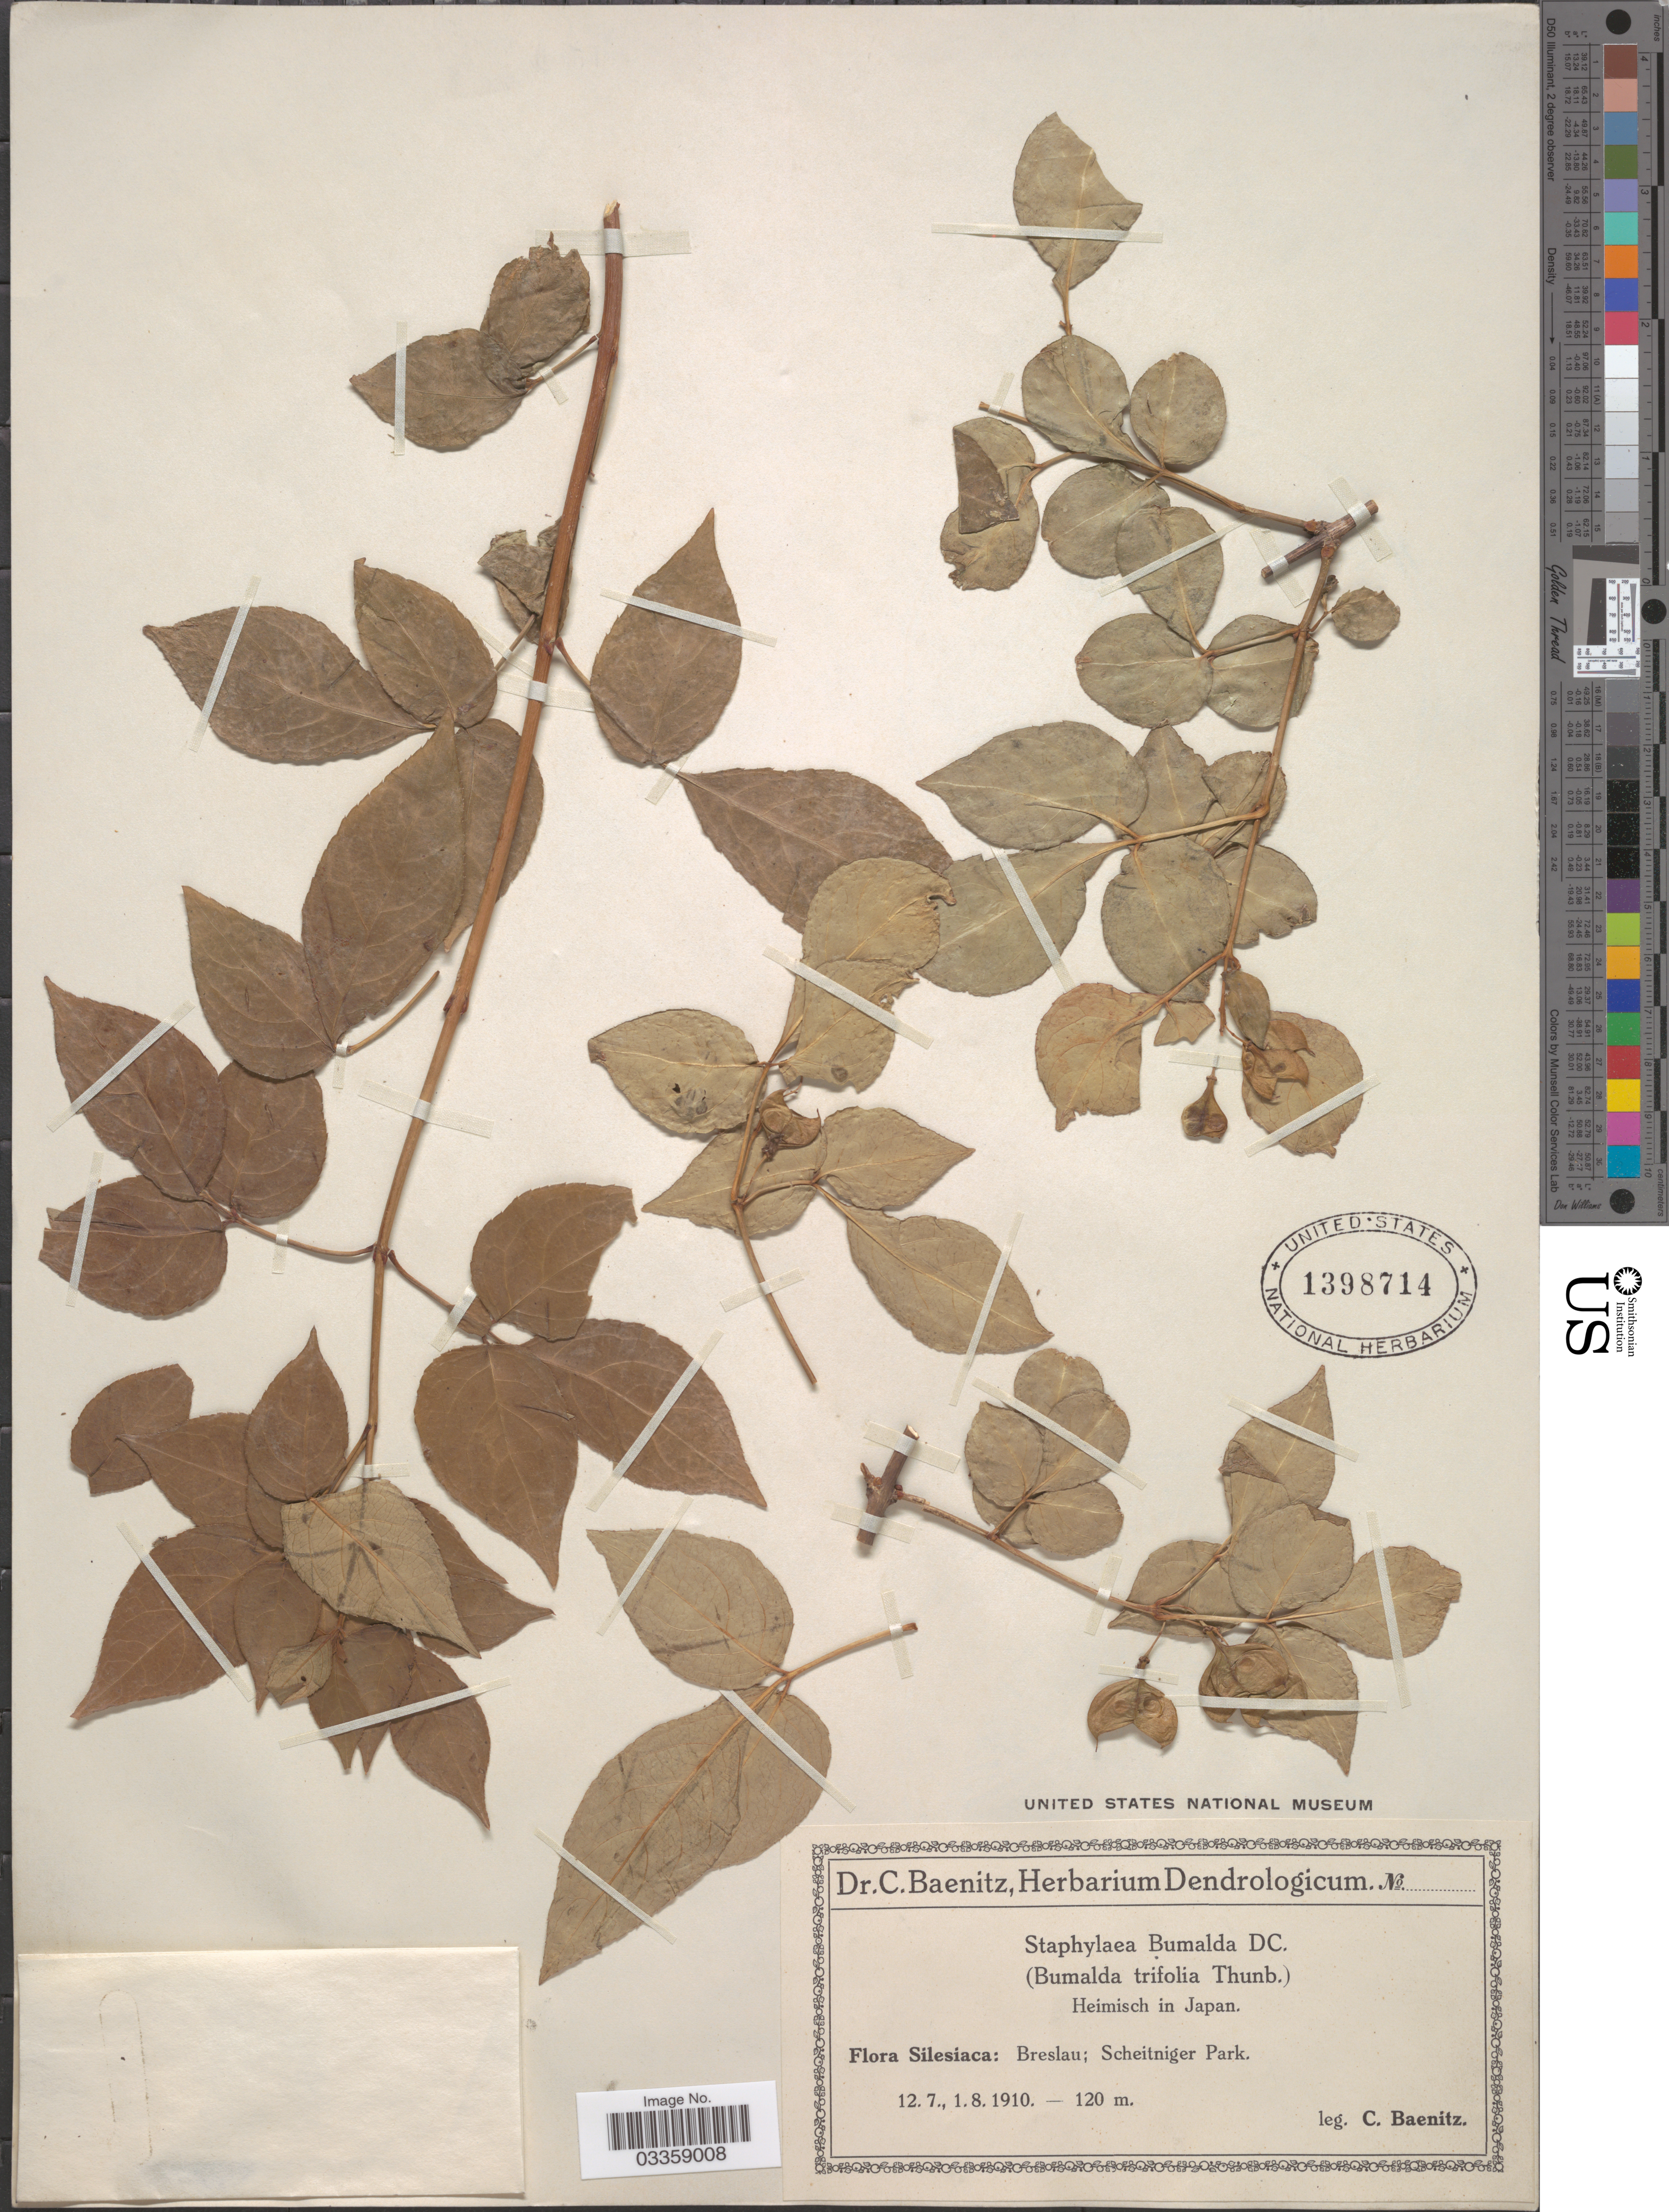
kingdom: Plantae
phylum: Tracheophyta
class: Magnoliopsida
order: Crossosomatales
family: Staphyleaceae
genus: Staphylea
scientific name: Staphylea bumalda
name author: DC.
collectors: C. G. Baenitz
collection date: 1910-07-12/1910-08-01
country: Poland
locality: Silesiaca: Breslau; Scheitniger Park.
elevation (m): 120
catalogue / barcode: US 1398714